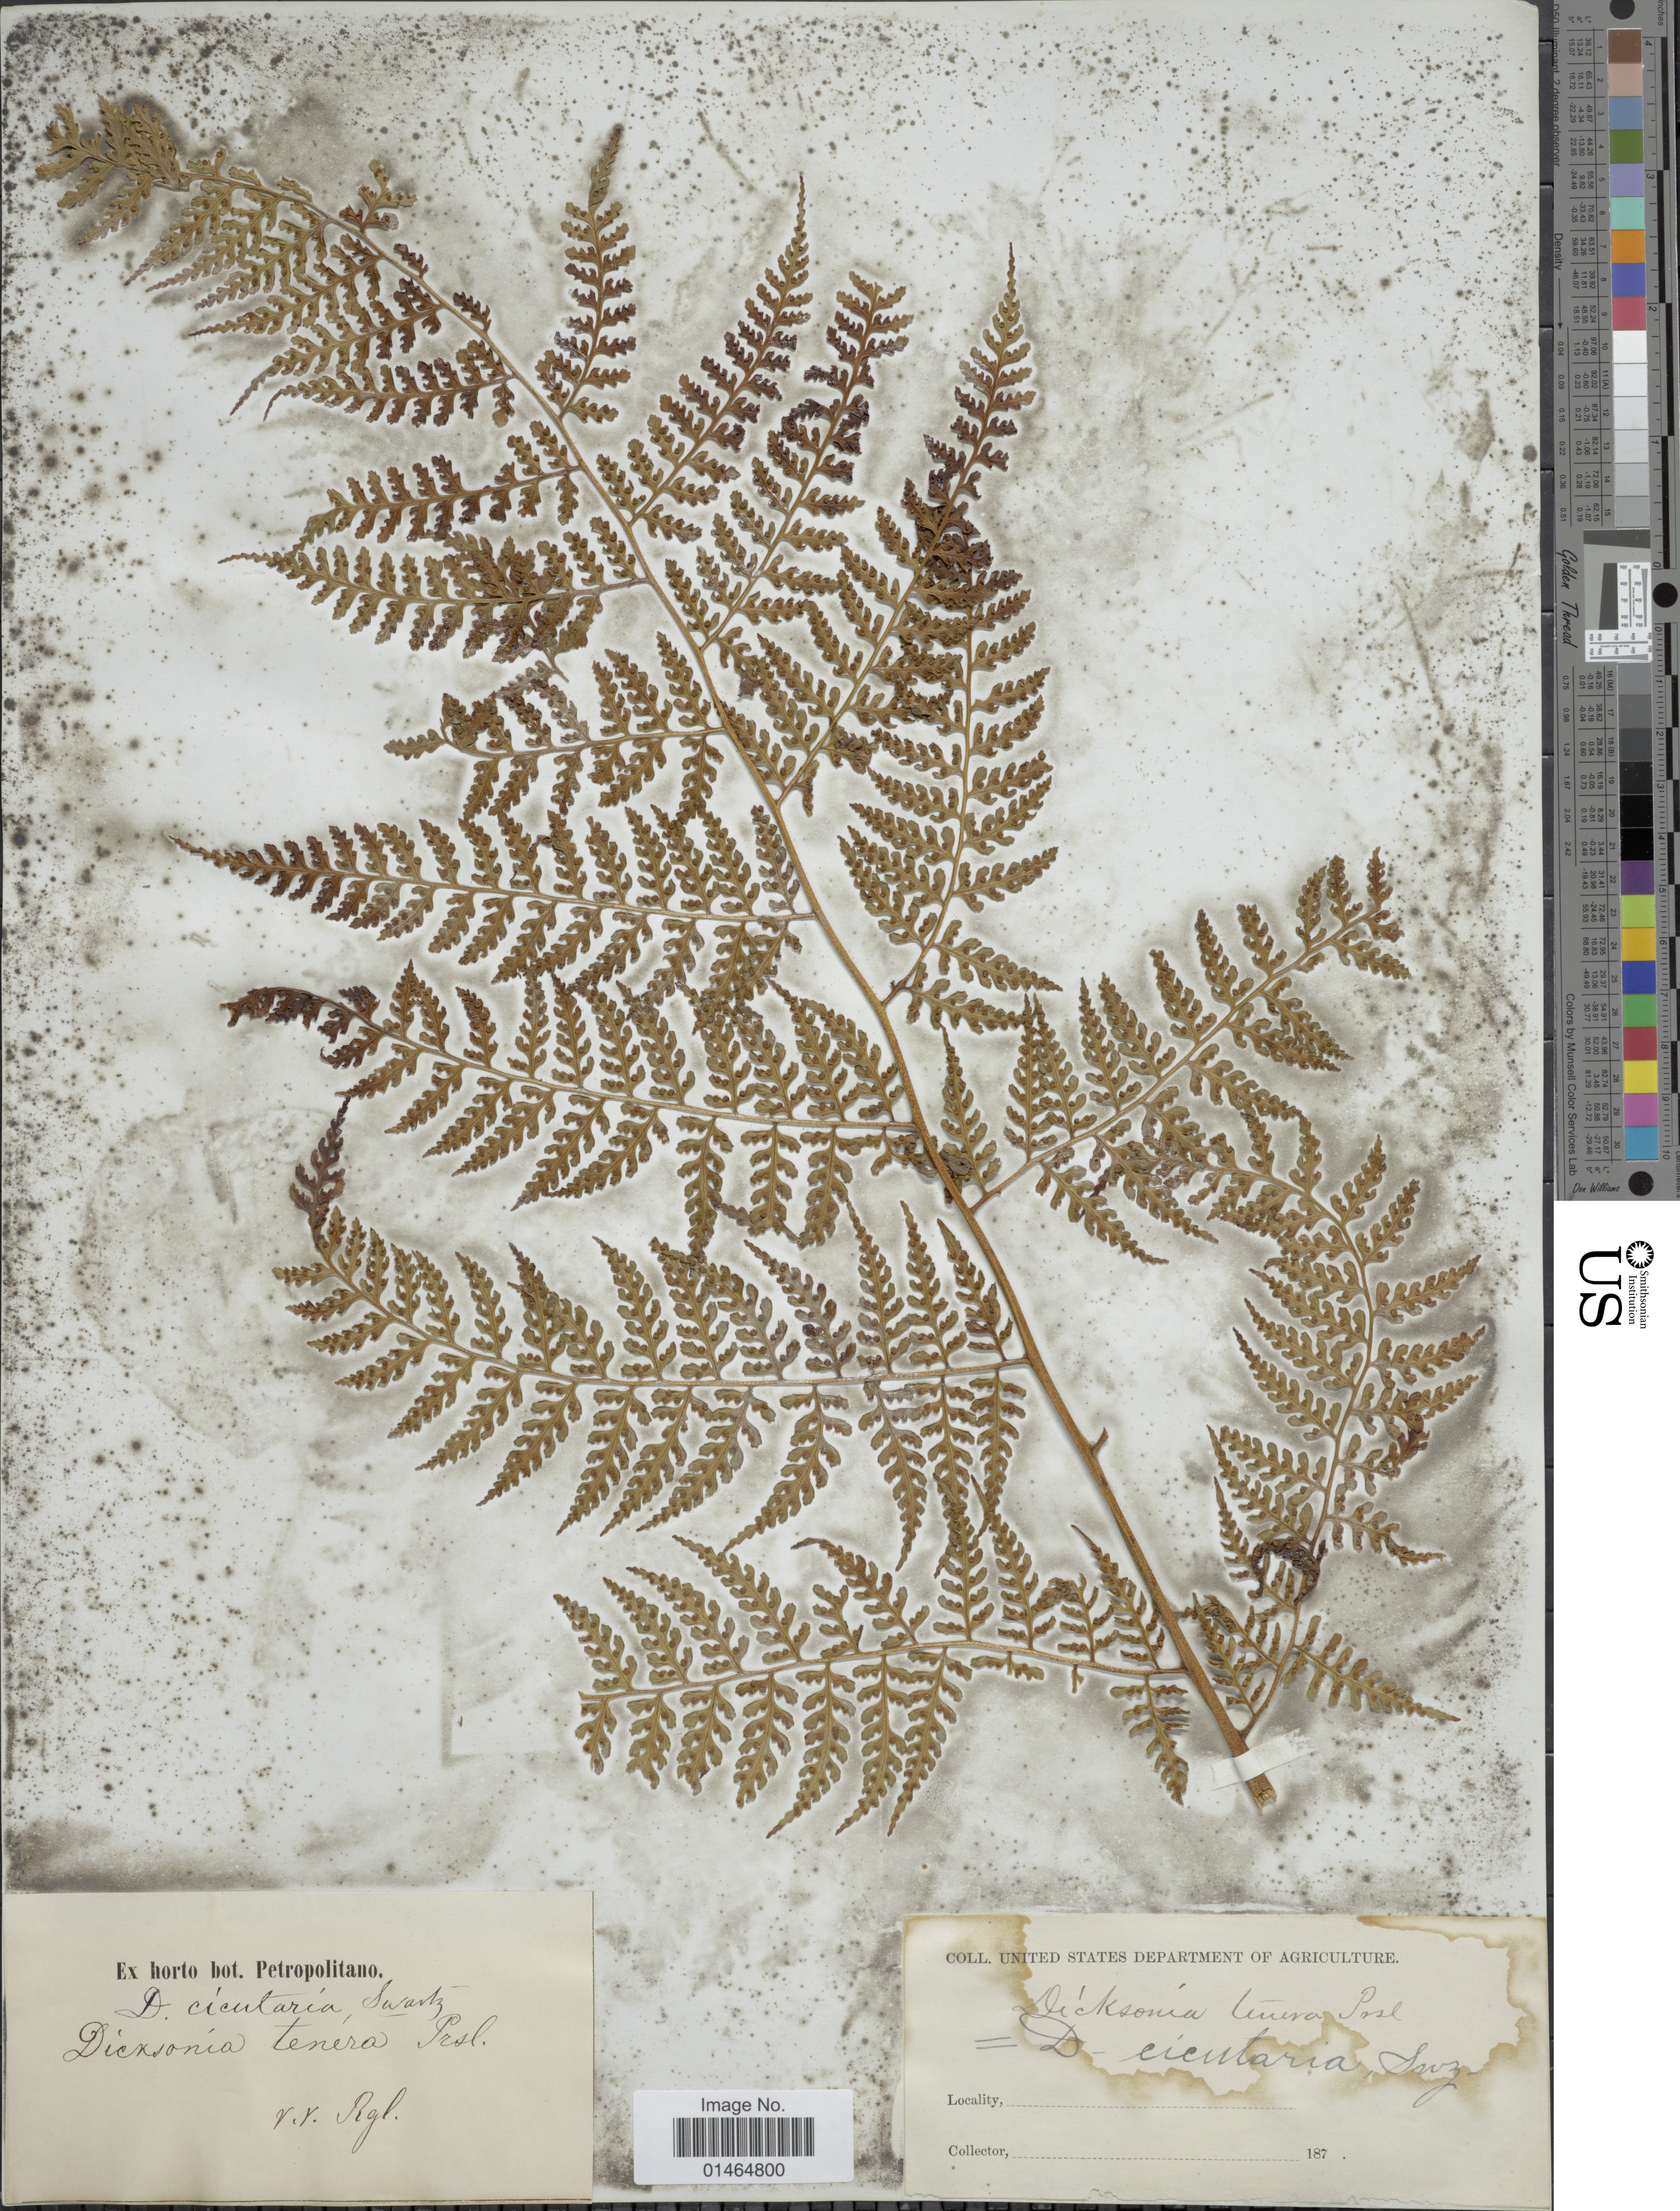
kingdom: Plantae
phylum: Tracheophyta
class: Polypodiopsida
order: Polypodiales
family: Dennstaedtiaceae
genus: Dennstaedtia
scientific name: Dennstaedtia globulifera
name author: (Poir.) Hieron.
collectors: United States Department of Agriculture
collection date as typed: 187